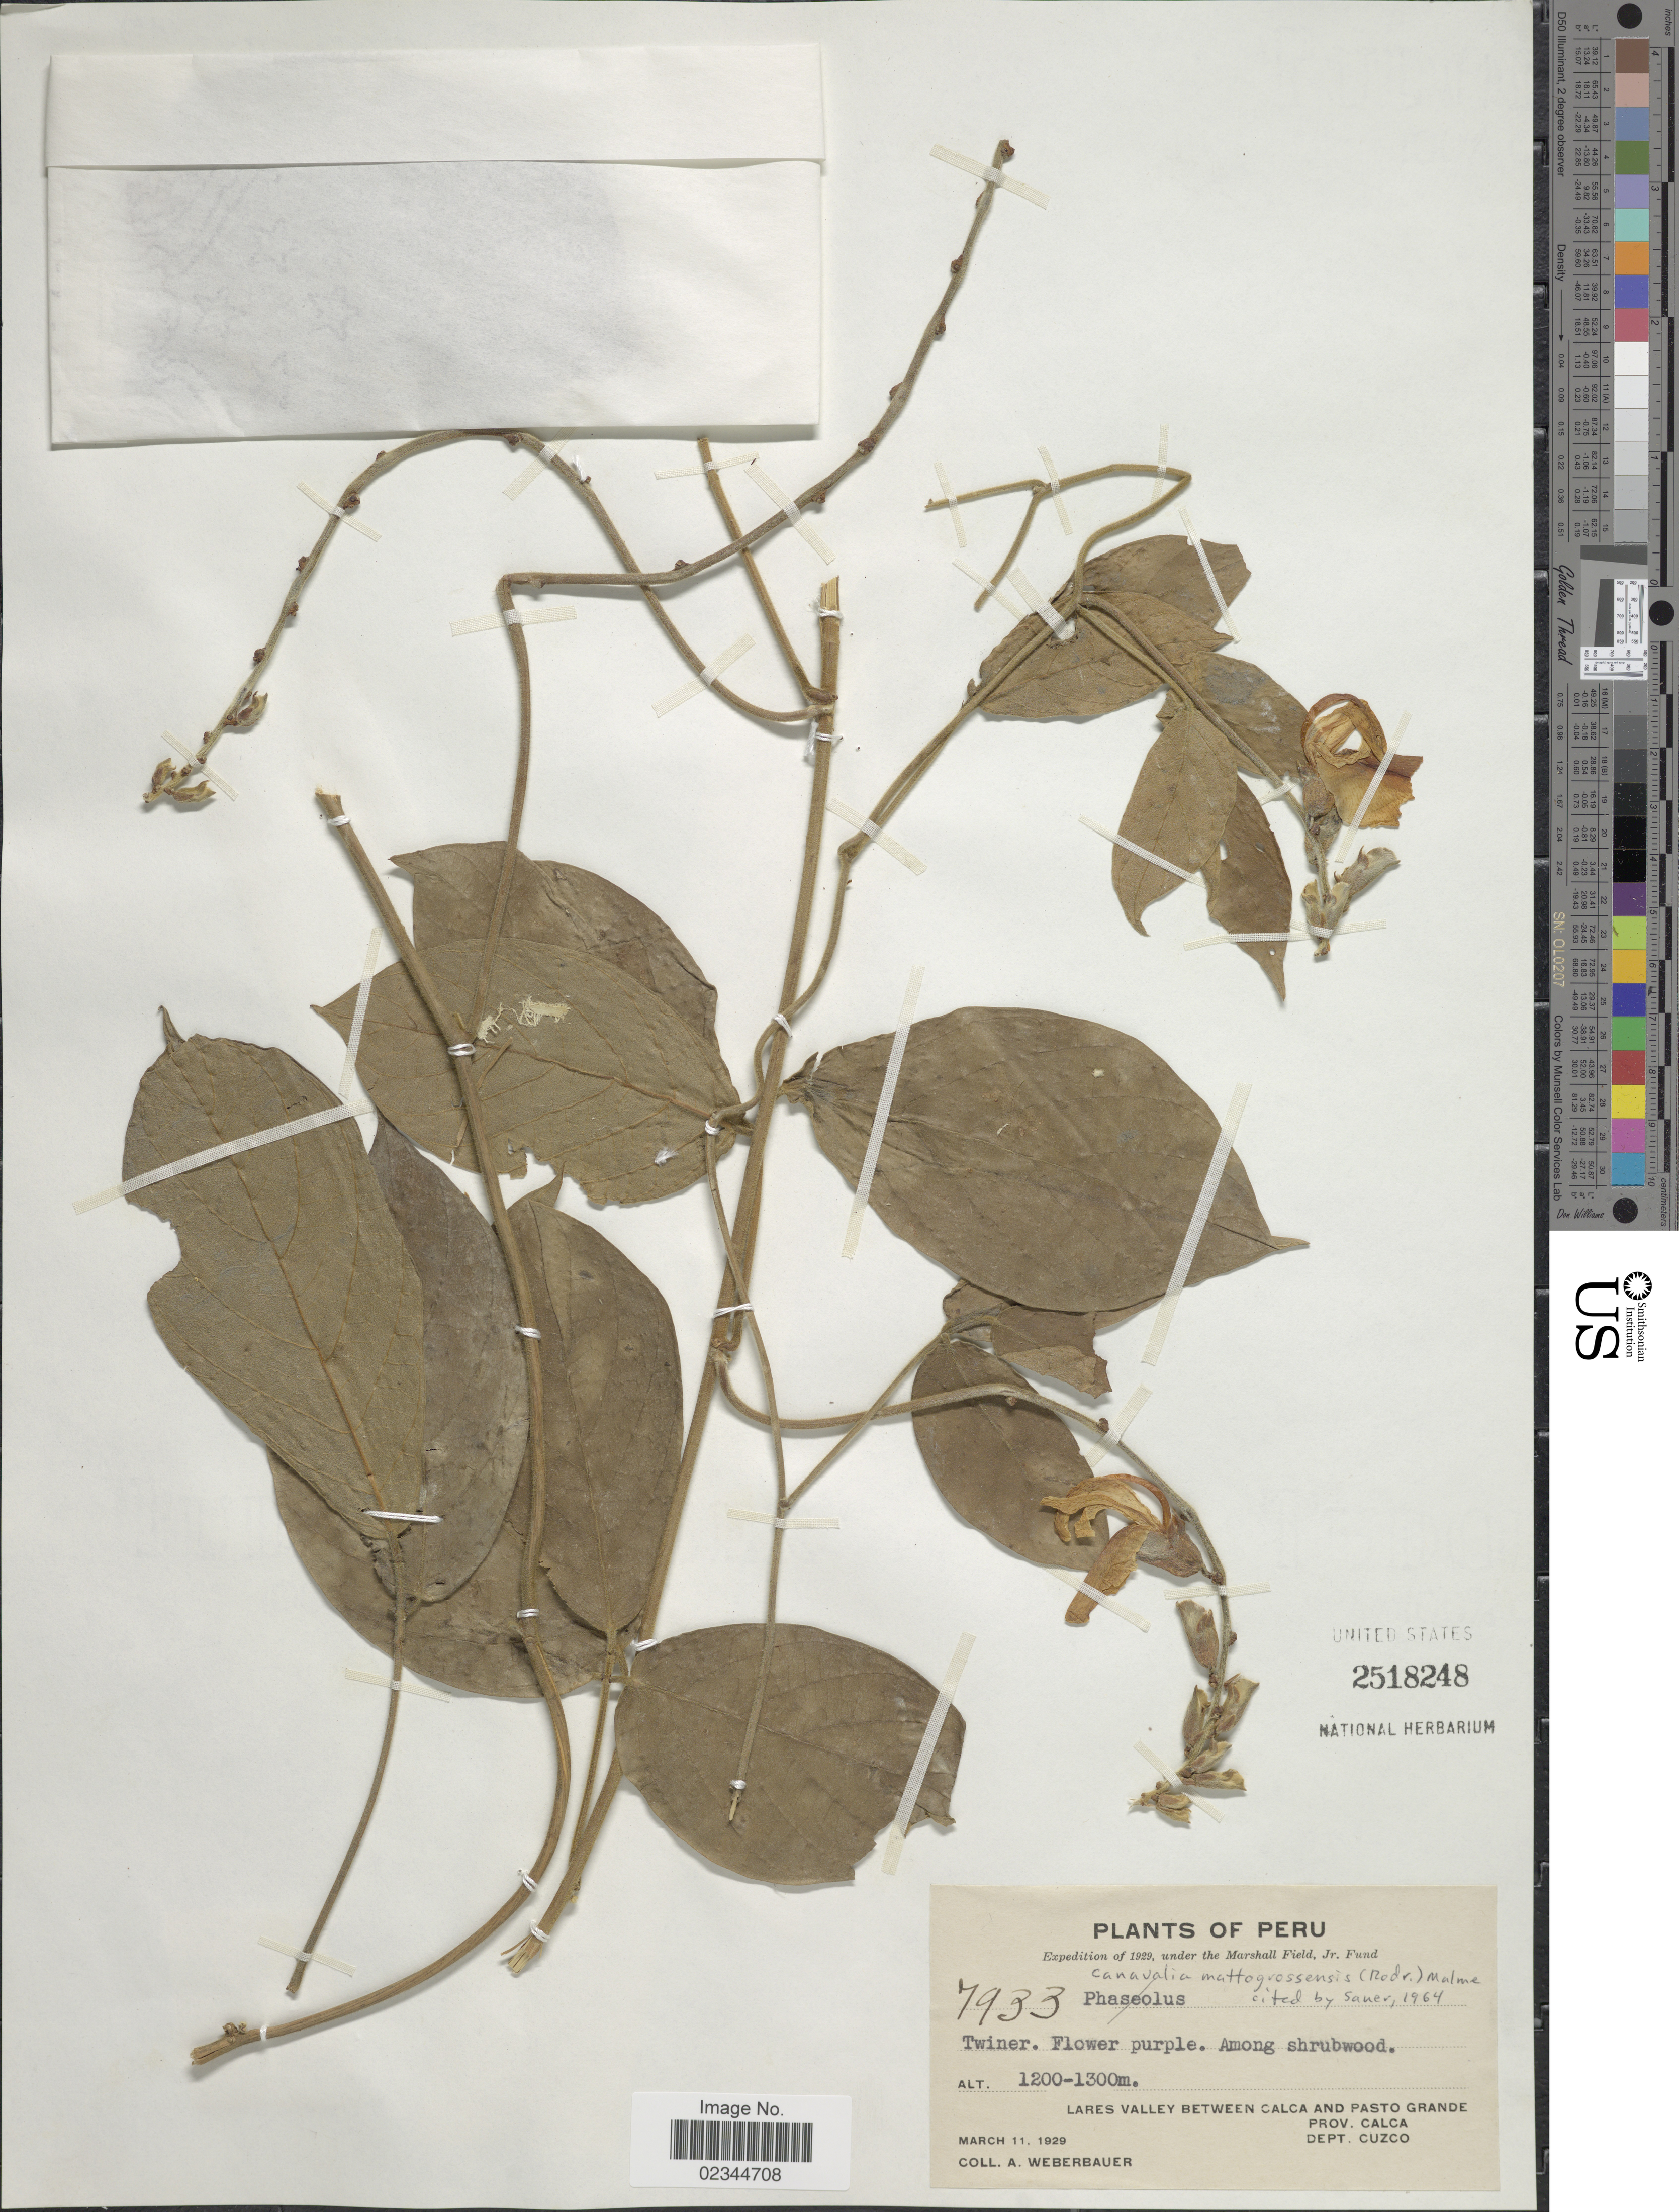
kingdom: Plantae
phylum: Tracheophyta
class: Magnoliopsida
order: Fabales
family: Fabaceae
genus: Canavalia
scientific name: Canavalia mattogrossensis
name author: (Barb. Rodr.) Malme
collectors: A. Weberbauer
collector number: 7933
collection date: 1929-03-11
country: Peru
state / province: Cusco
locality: Lares Valley between Claca and Pasto Grande. Prov. Calca, Dept. Cuzco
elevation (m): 1200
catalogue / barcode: US 2518248